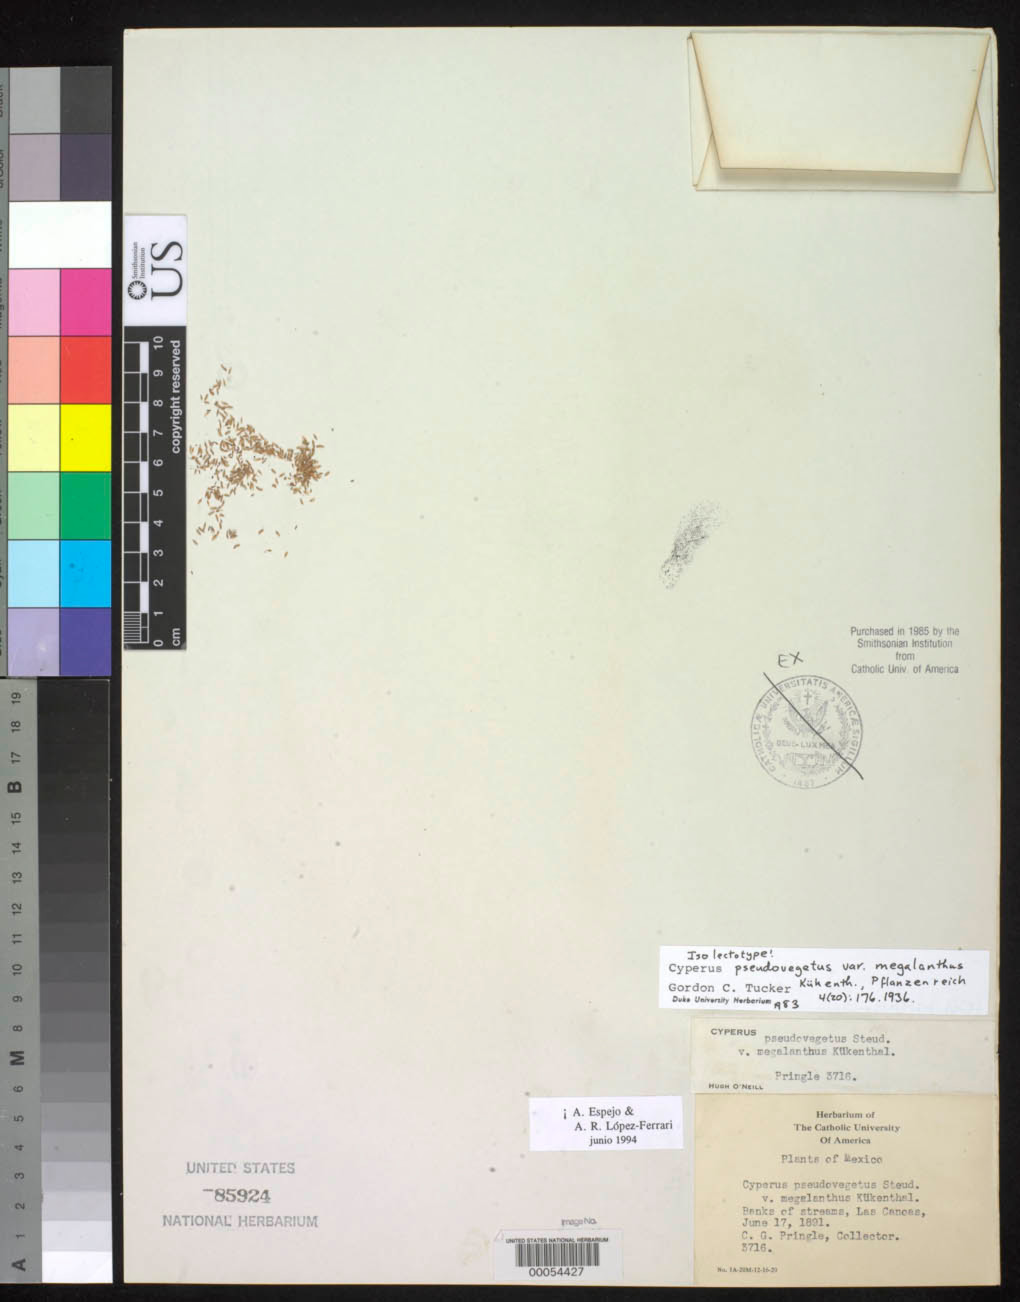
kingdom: Plantae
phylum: Tracheophyta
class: Liliopsida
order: Poales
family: Cyperaceae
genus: Cyperus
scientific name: Cyperus pseudovegetus var. megalanthus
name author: Kük. in Engl.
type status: Isolectotype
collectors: C. G. Pringle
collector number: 3716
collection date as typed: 17 Jun 1891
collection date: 1891-06-17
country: Mexico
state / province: San Luis Potosi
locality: Las Canoas.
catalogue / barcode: US 85924